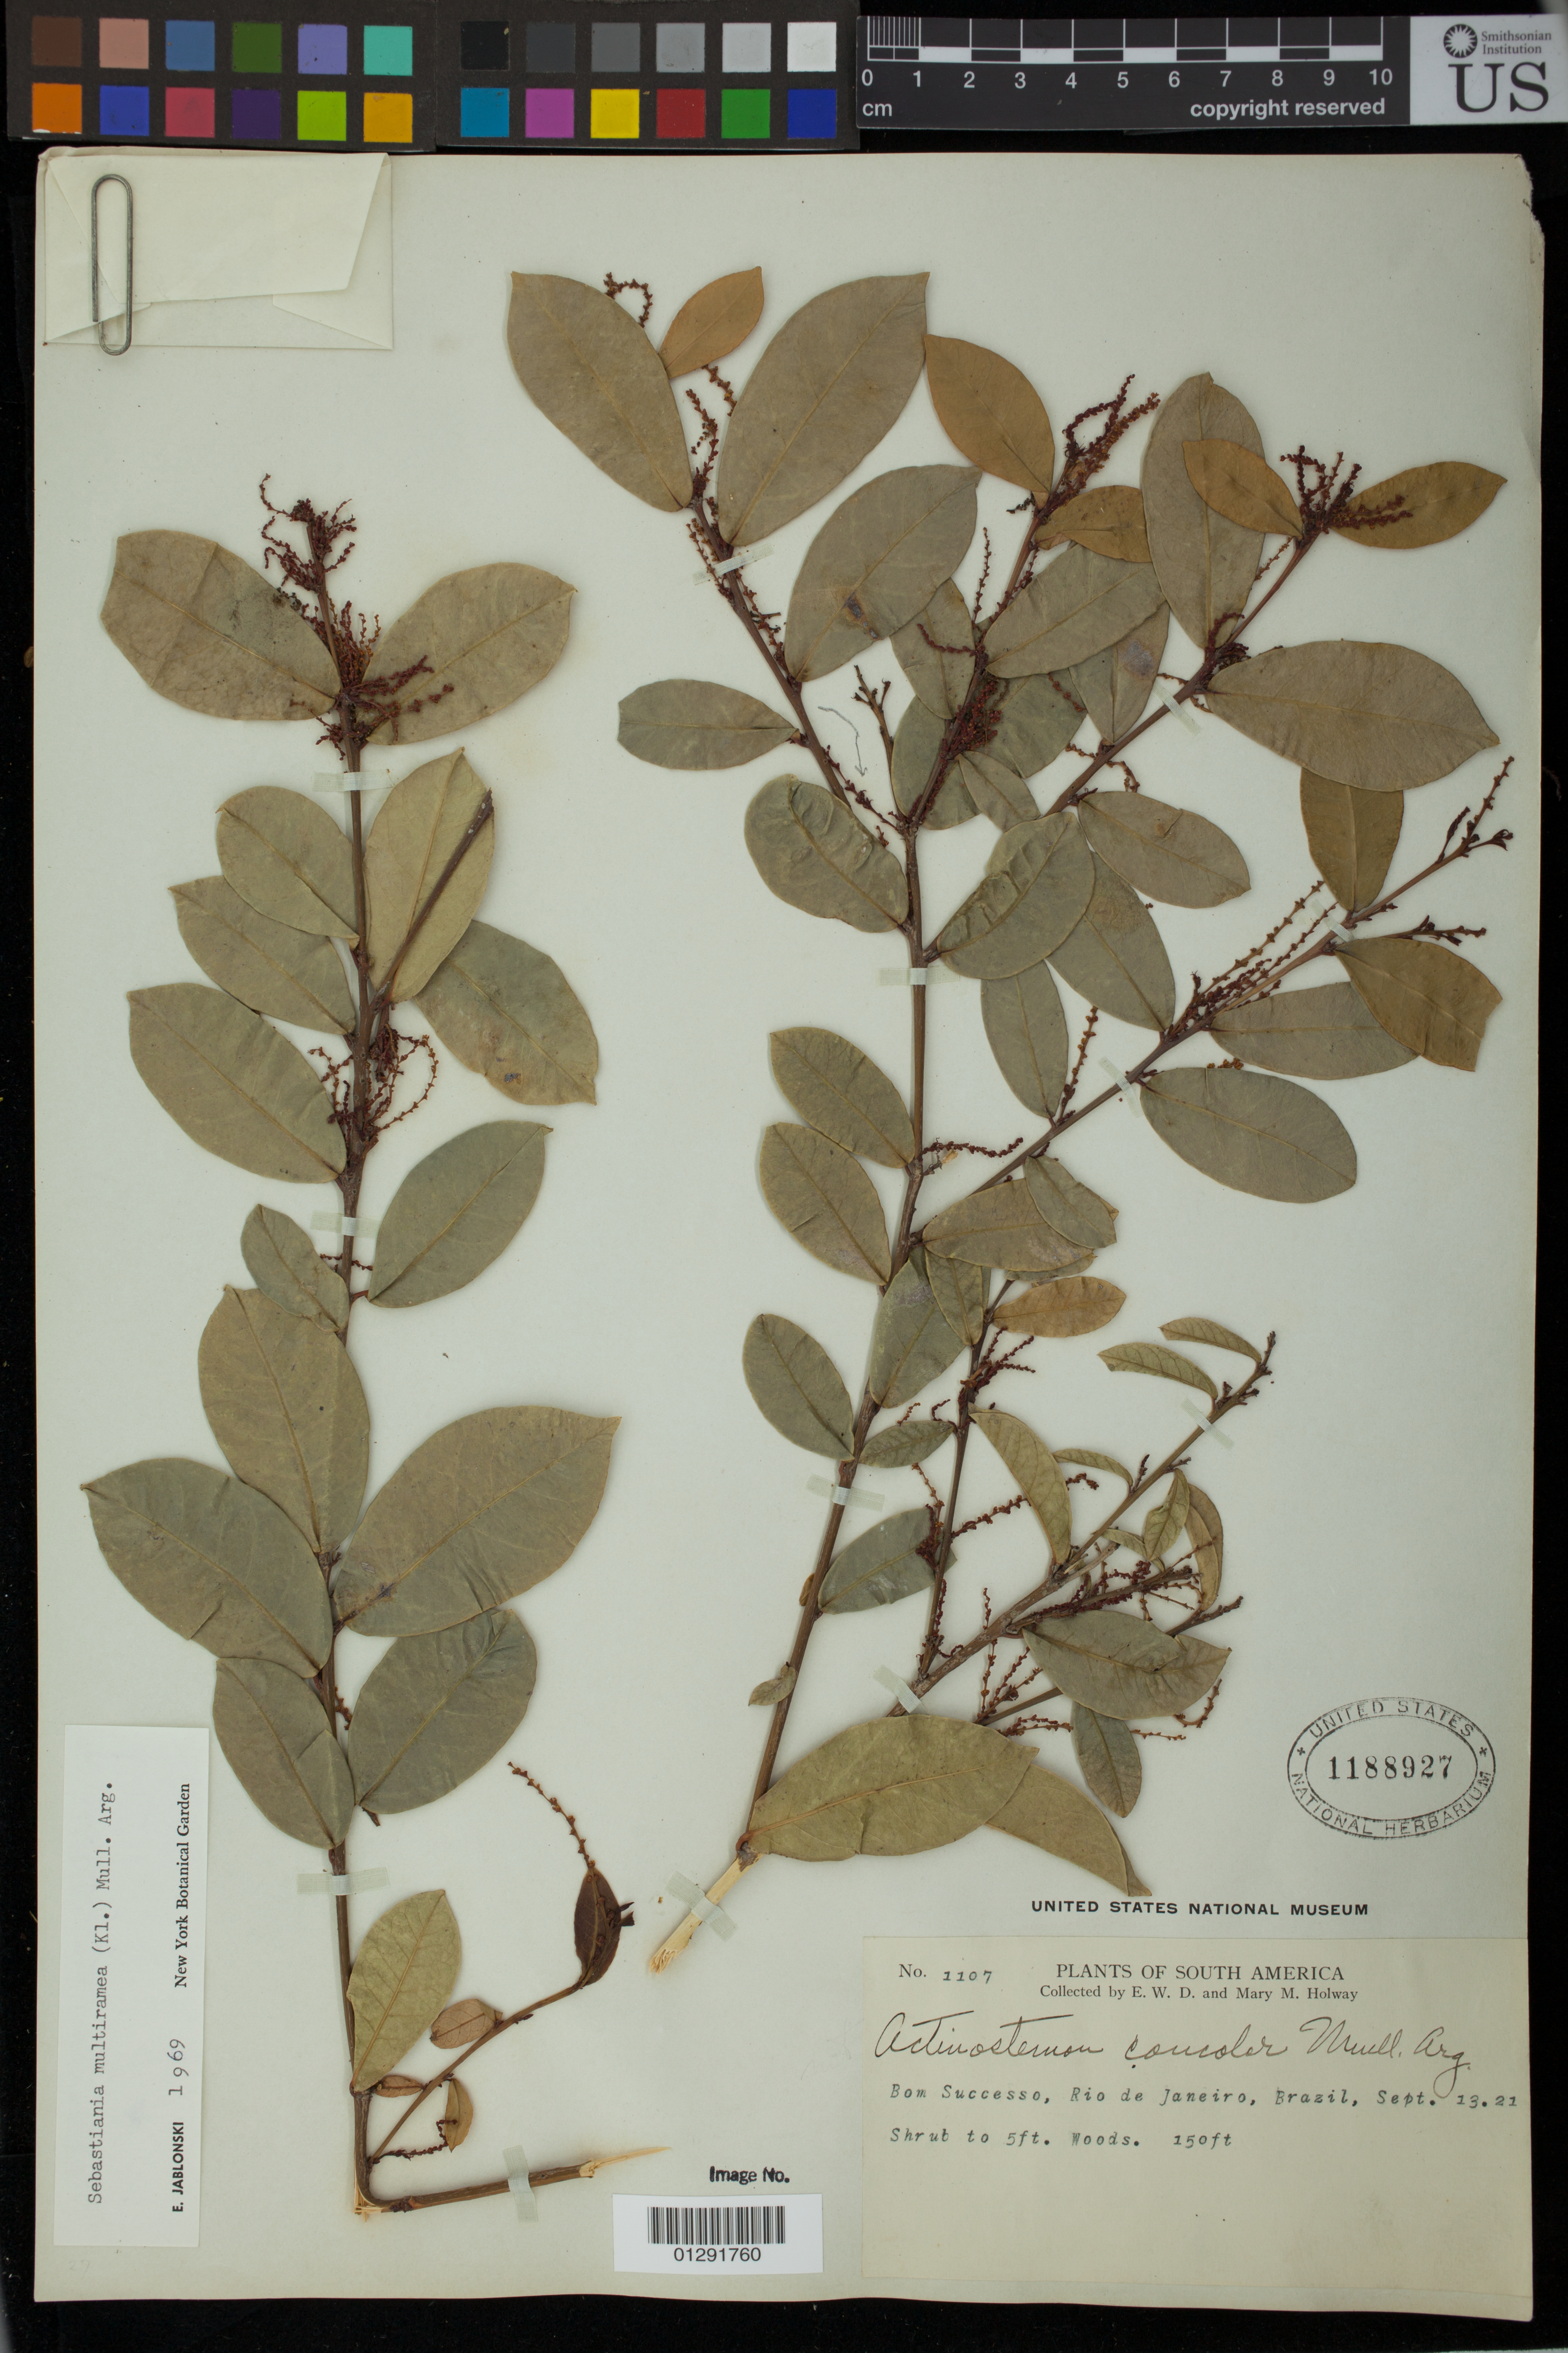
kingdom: Plantae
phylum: Tracheophyta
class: Magnoliopsida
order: Malpighiales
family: Euphorbiaceae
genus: Sebastiania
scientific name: Sebastiania multiramea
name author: (Klotzsch) Mart.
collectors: E. W. D. Holway & M. M. Holway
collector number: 1107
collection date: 1921-09-13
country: Brazil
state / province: Rio de Janeiro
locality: Bom Successo.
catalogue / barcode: US 1188927